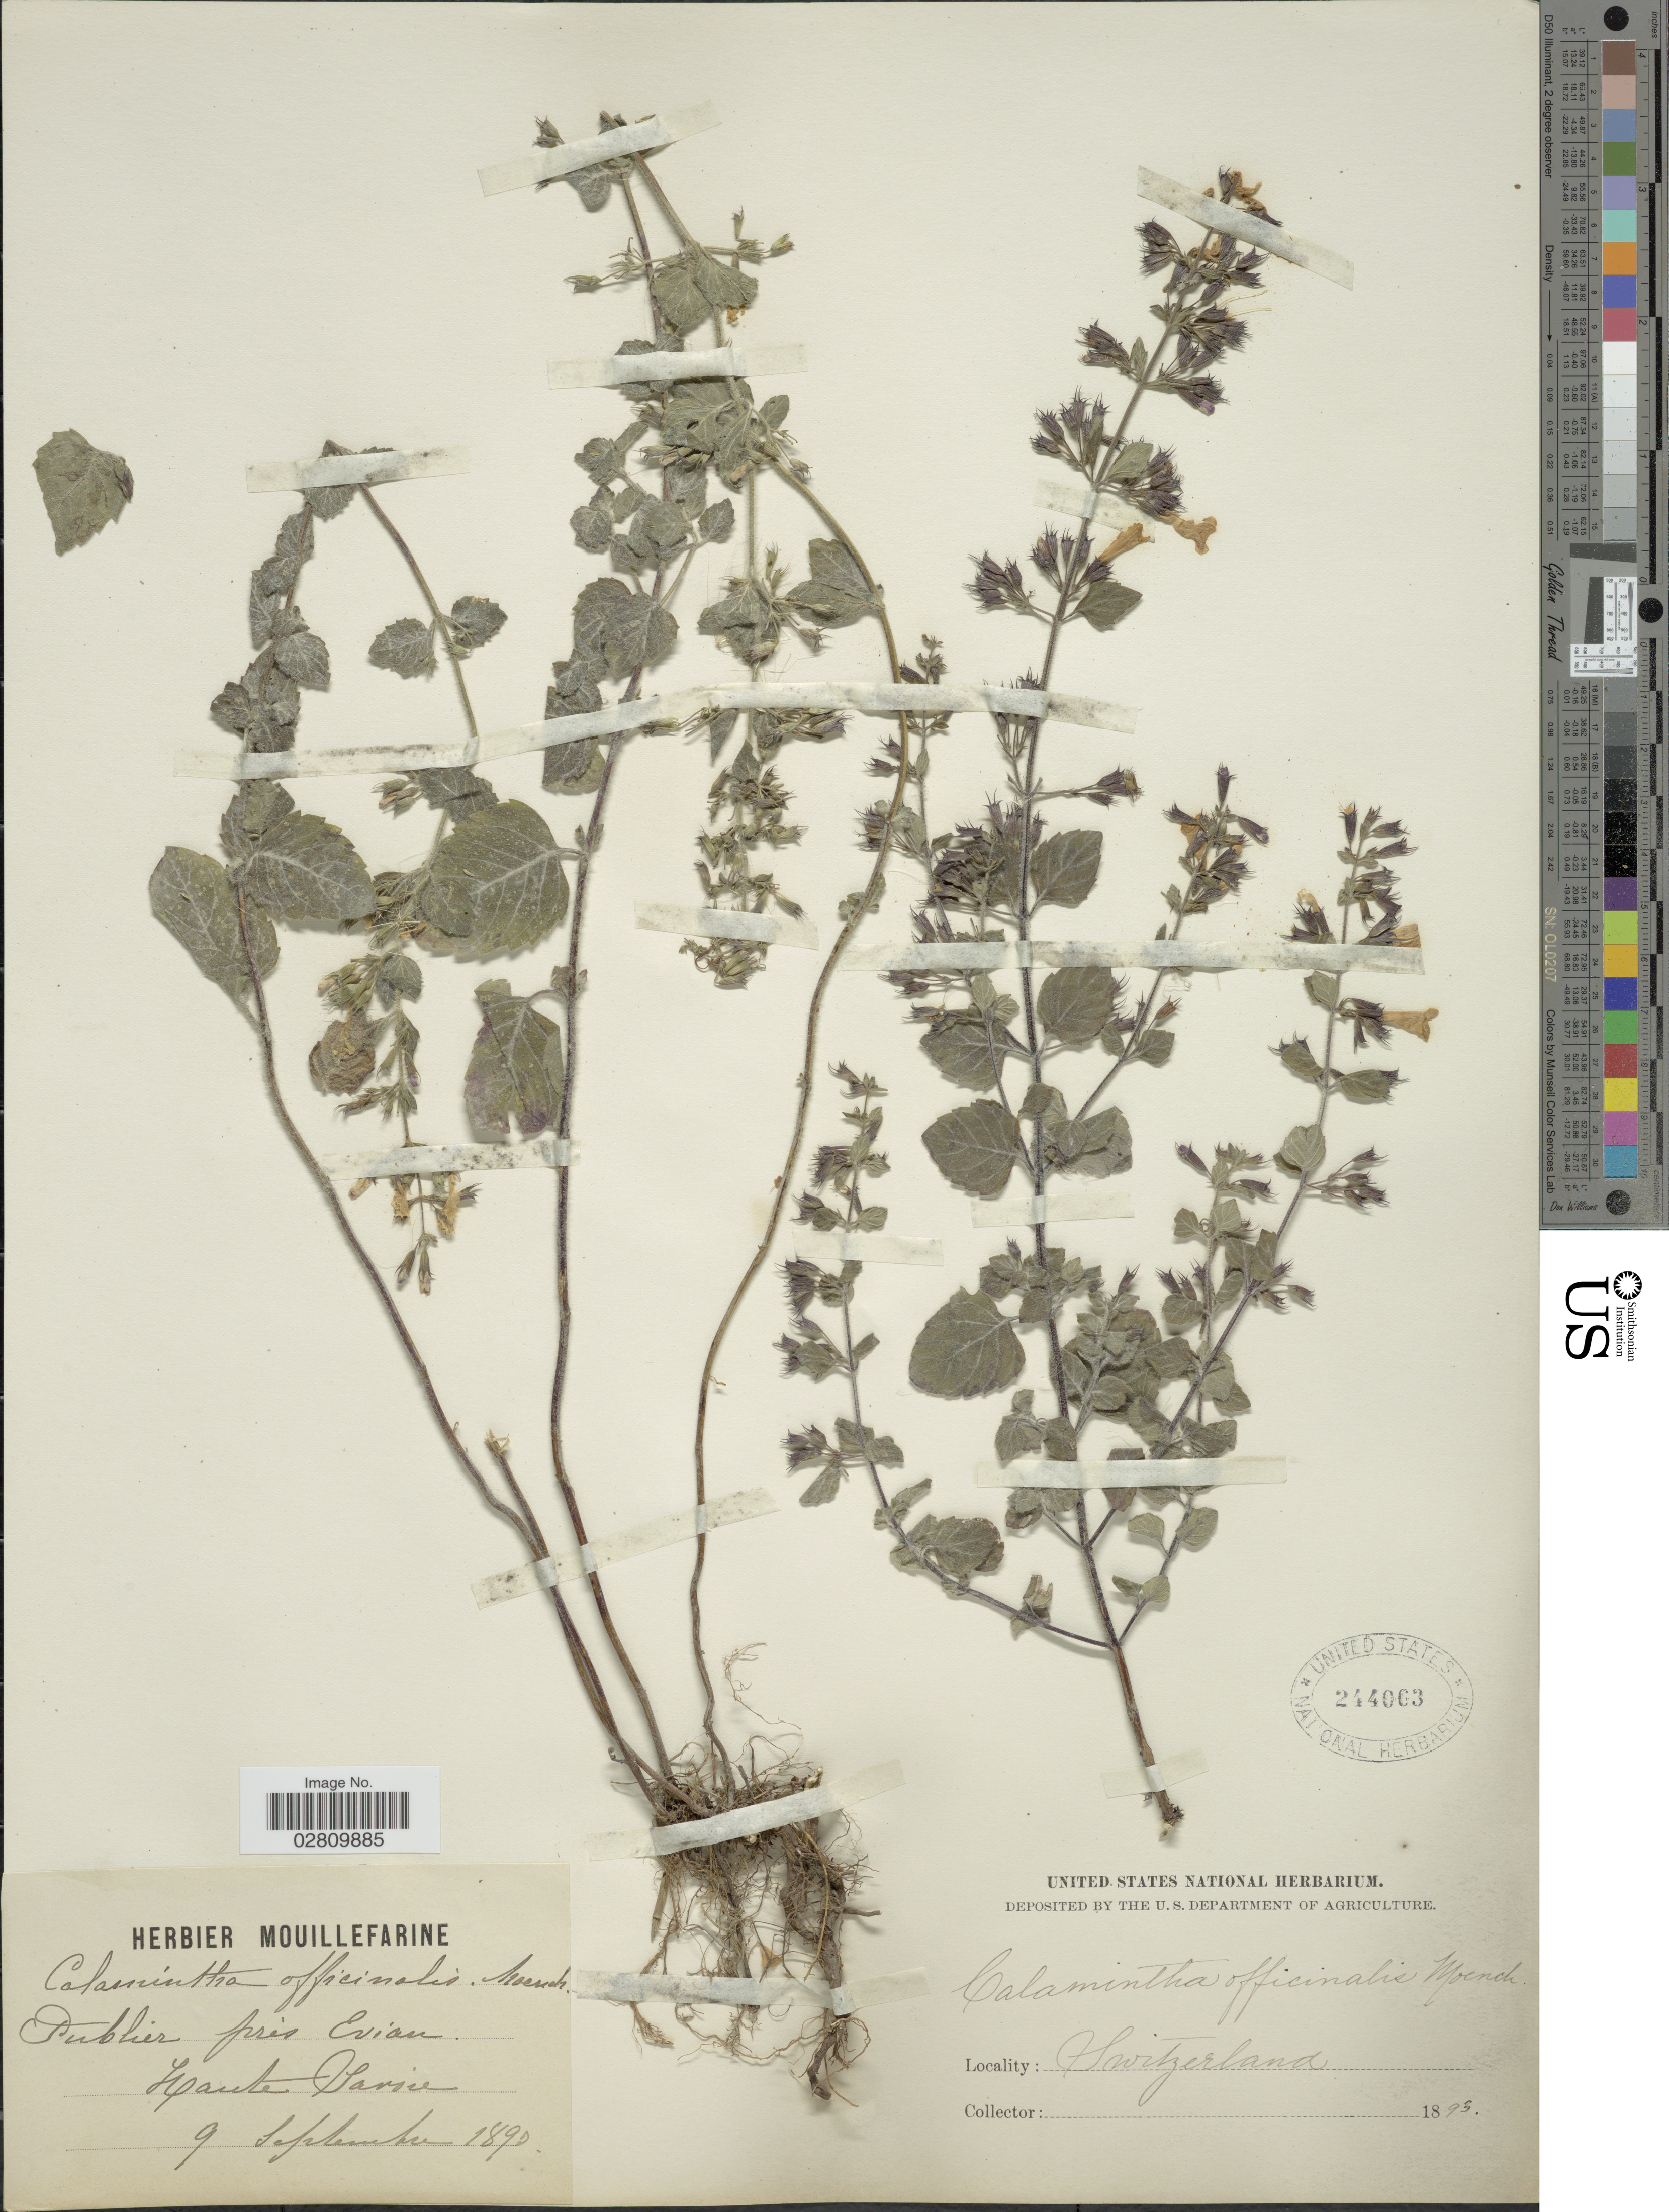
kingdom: Plantae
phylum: Tracheophyta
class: Magnoliopsida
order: Lamiales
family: Lamiaceae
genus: Calamintha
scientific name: Calamintha officinalis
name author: Moench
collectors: ex herb. Mouillefarine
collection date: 1895-09-09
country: France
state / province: Auvergne-Rhône-Alpes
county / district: Haute Savoie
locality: Publier près Evian.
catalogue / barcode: US 244063